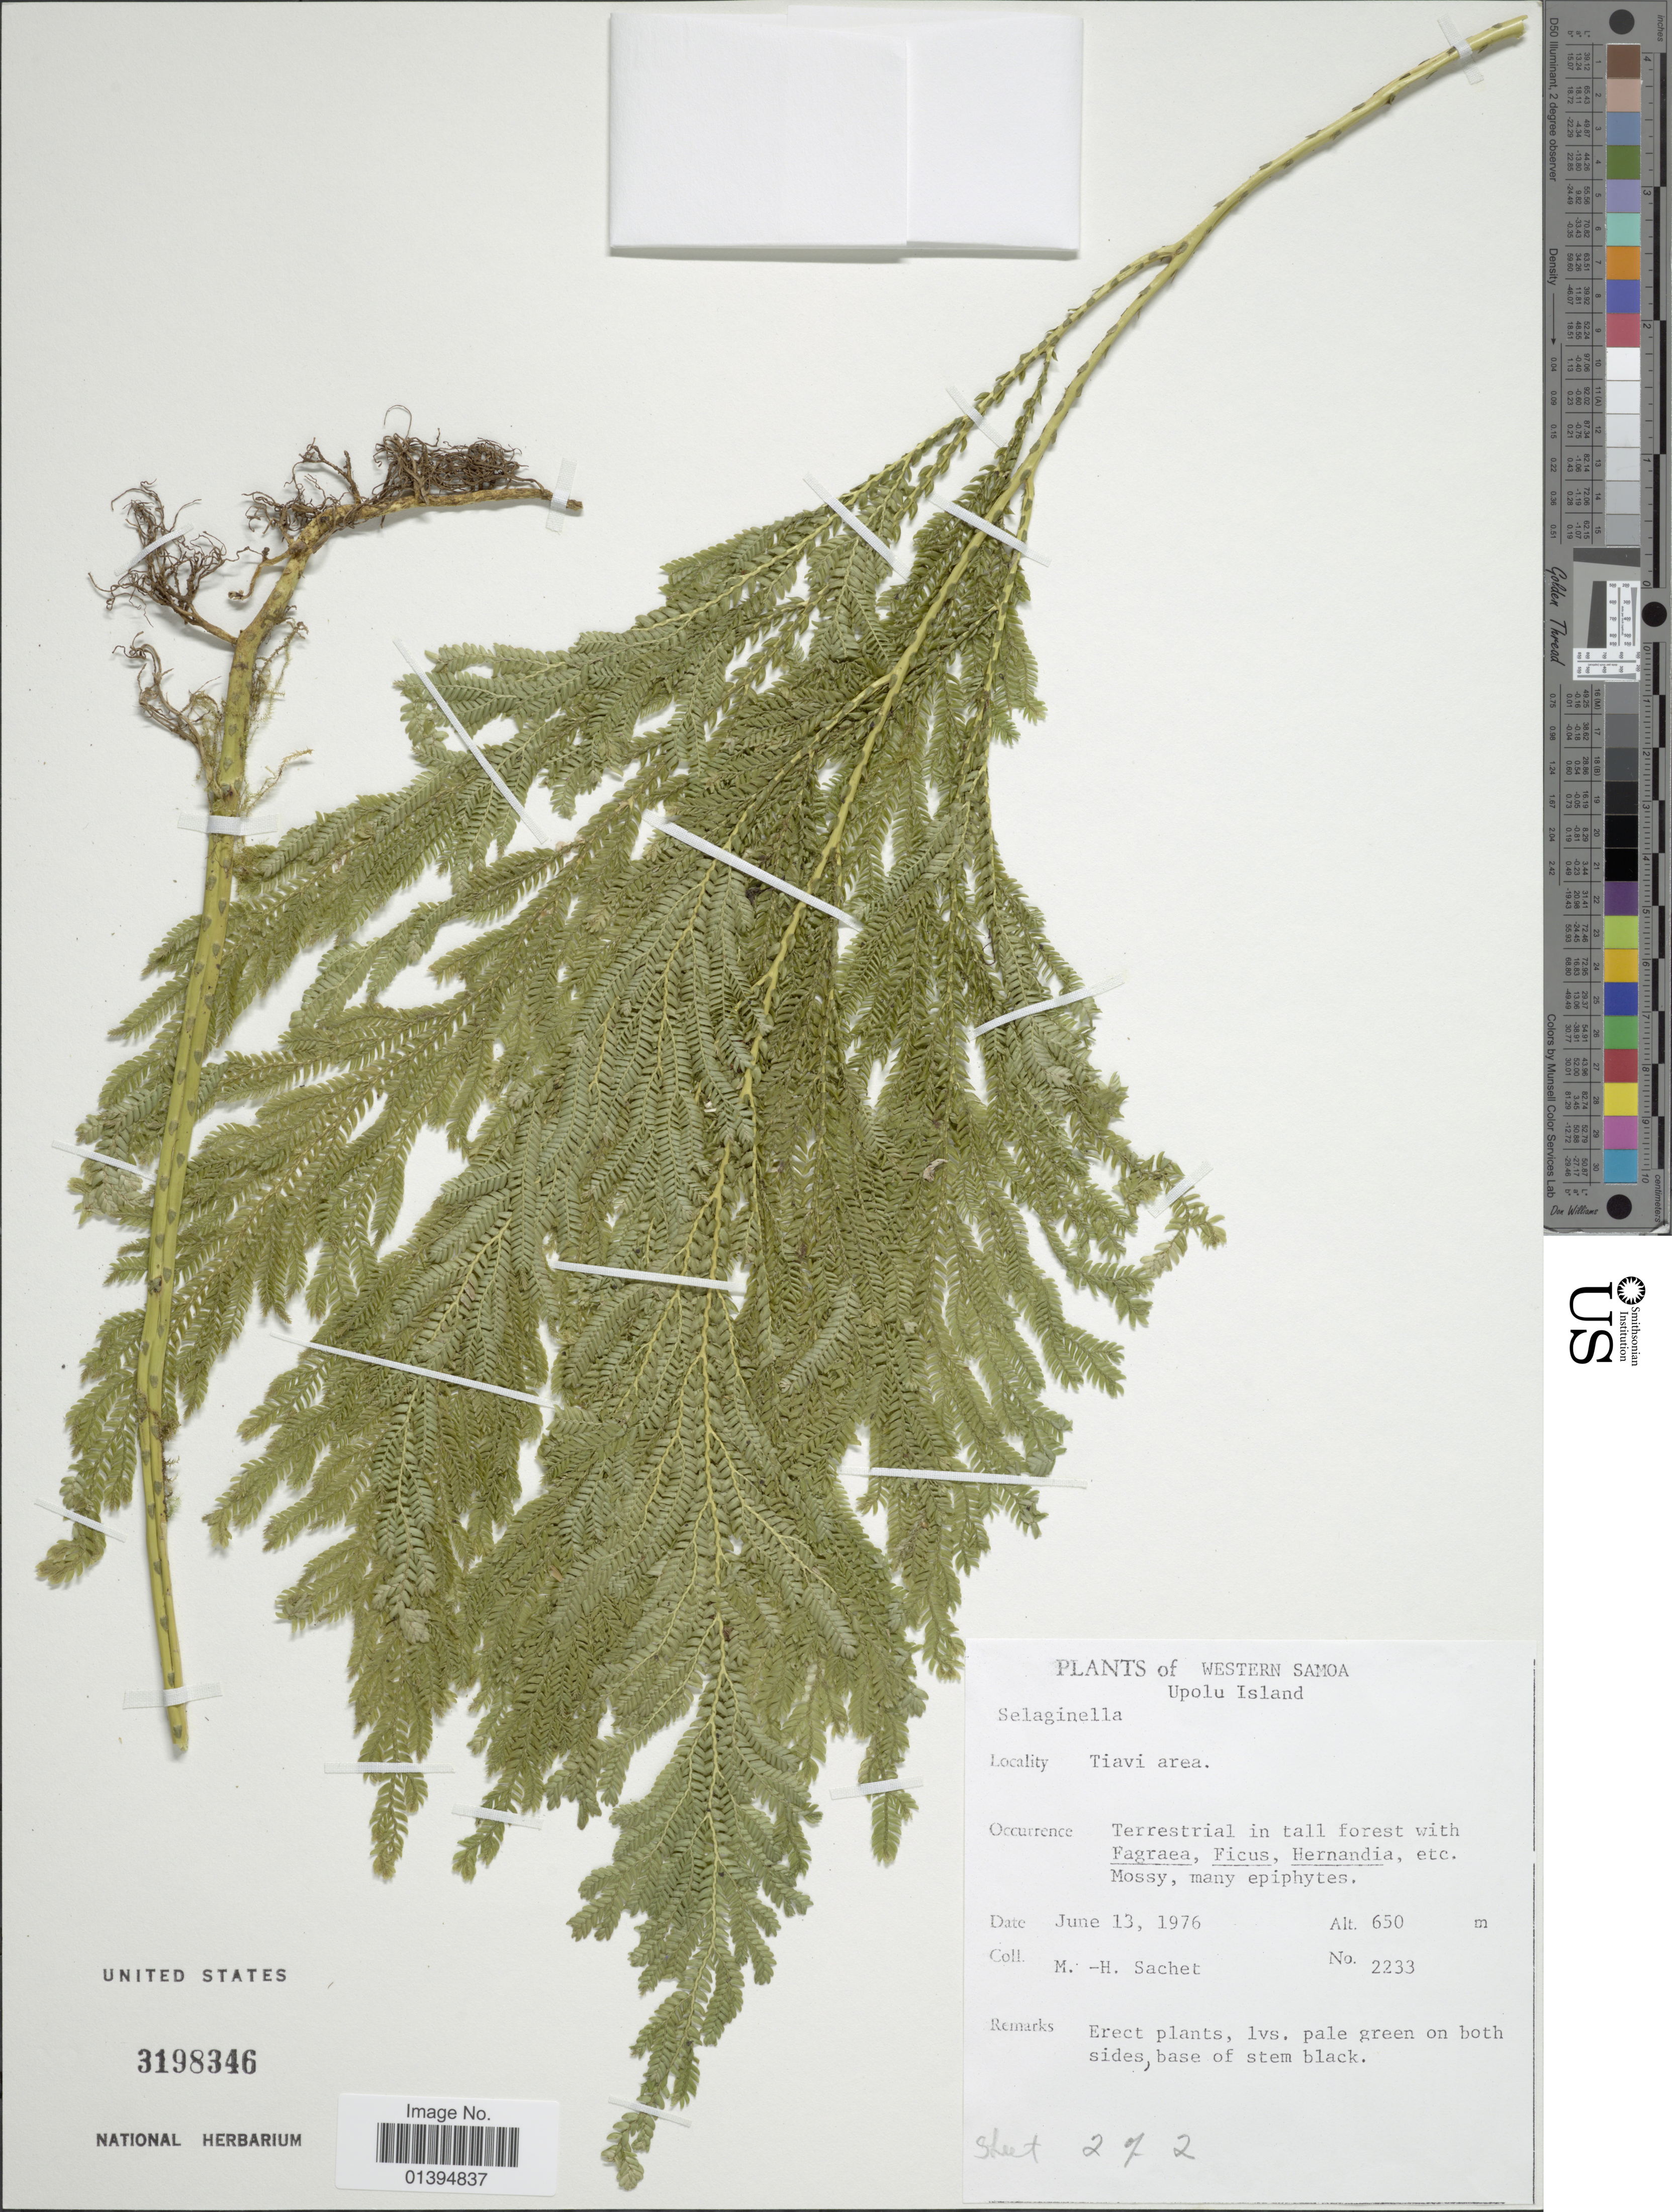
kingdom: Plantae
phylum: Tracheophyta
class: Lycopodiopsida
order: Selaginellales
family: Selaginellaceae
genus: Selaginella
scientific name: Selaginella sp.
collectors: M.-H. Sachet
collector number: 2233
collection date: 1976-06-13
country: Samoa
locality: Upolu Island, Tiavi area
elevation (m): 650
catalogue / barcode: US 3198346